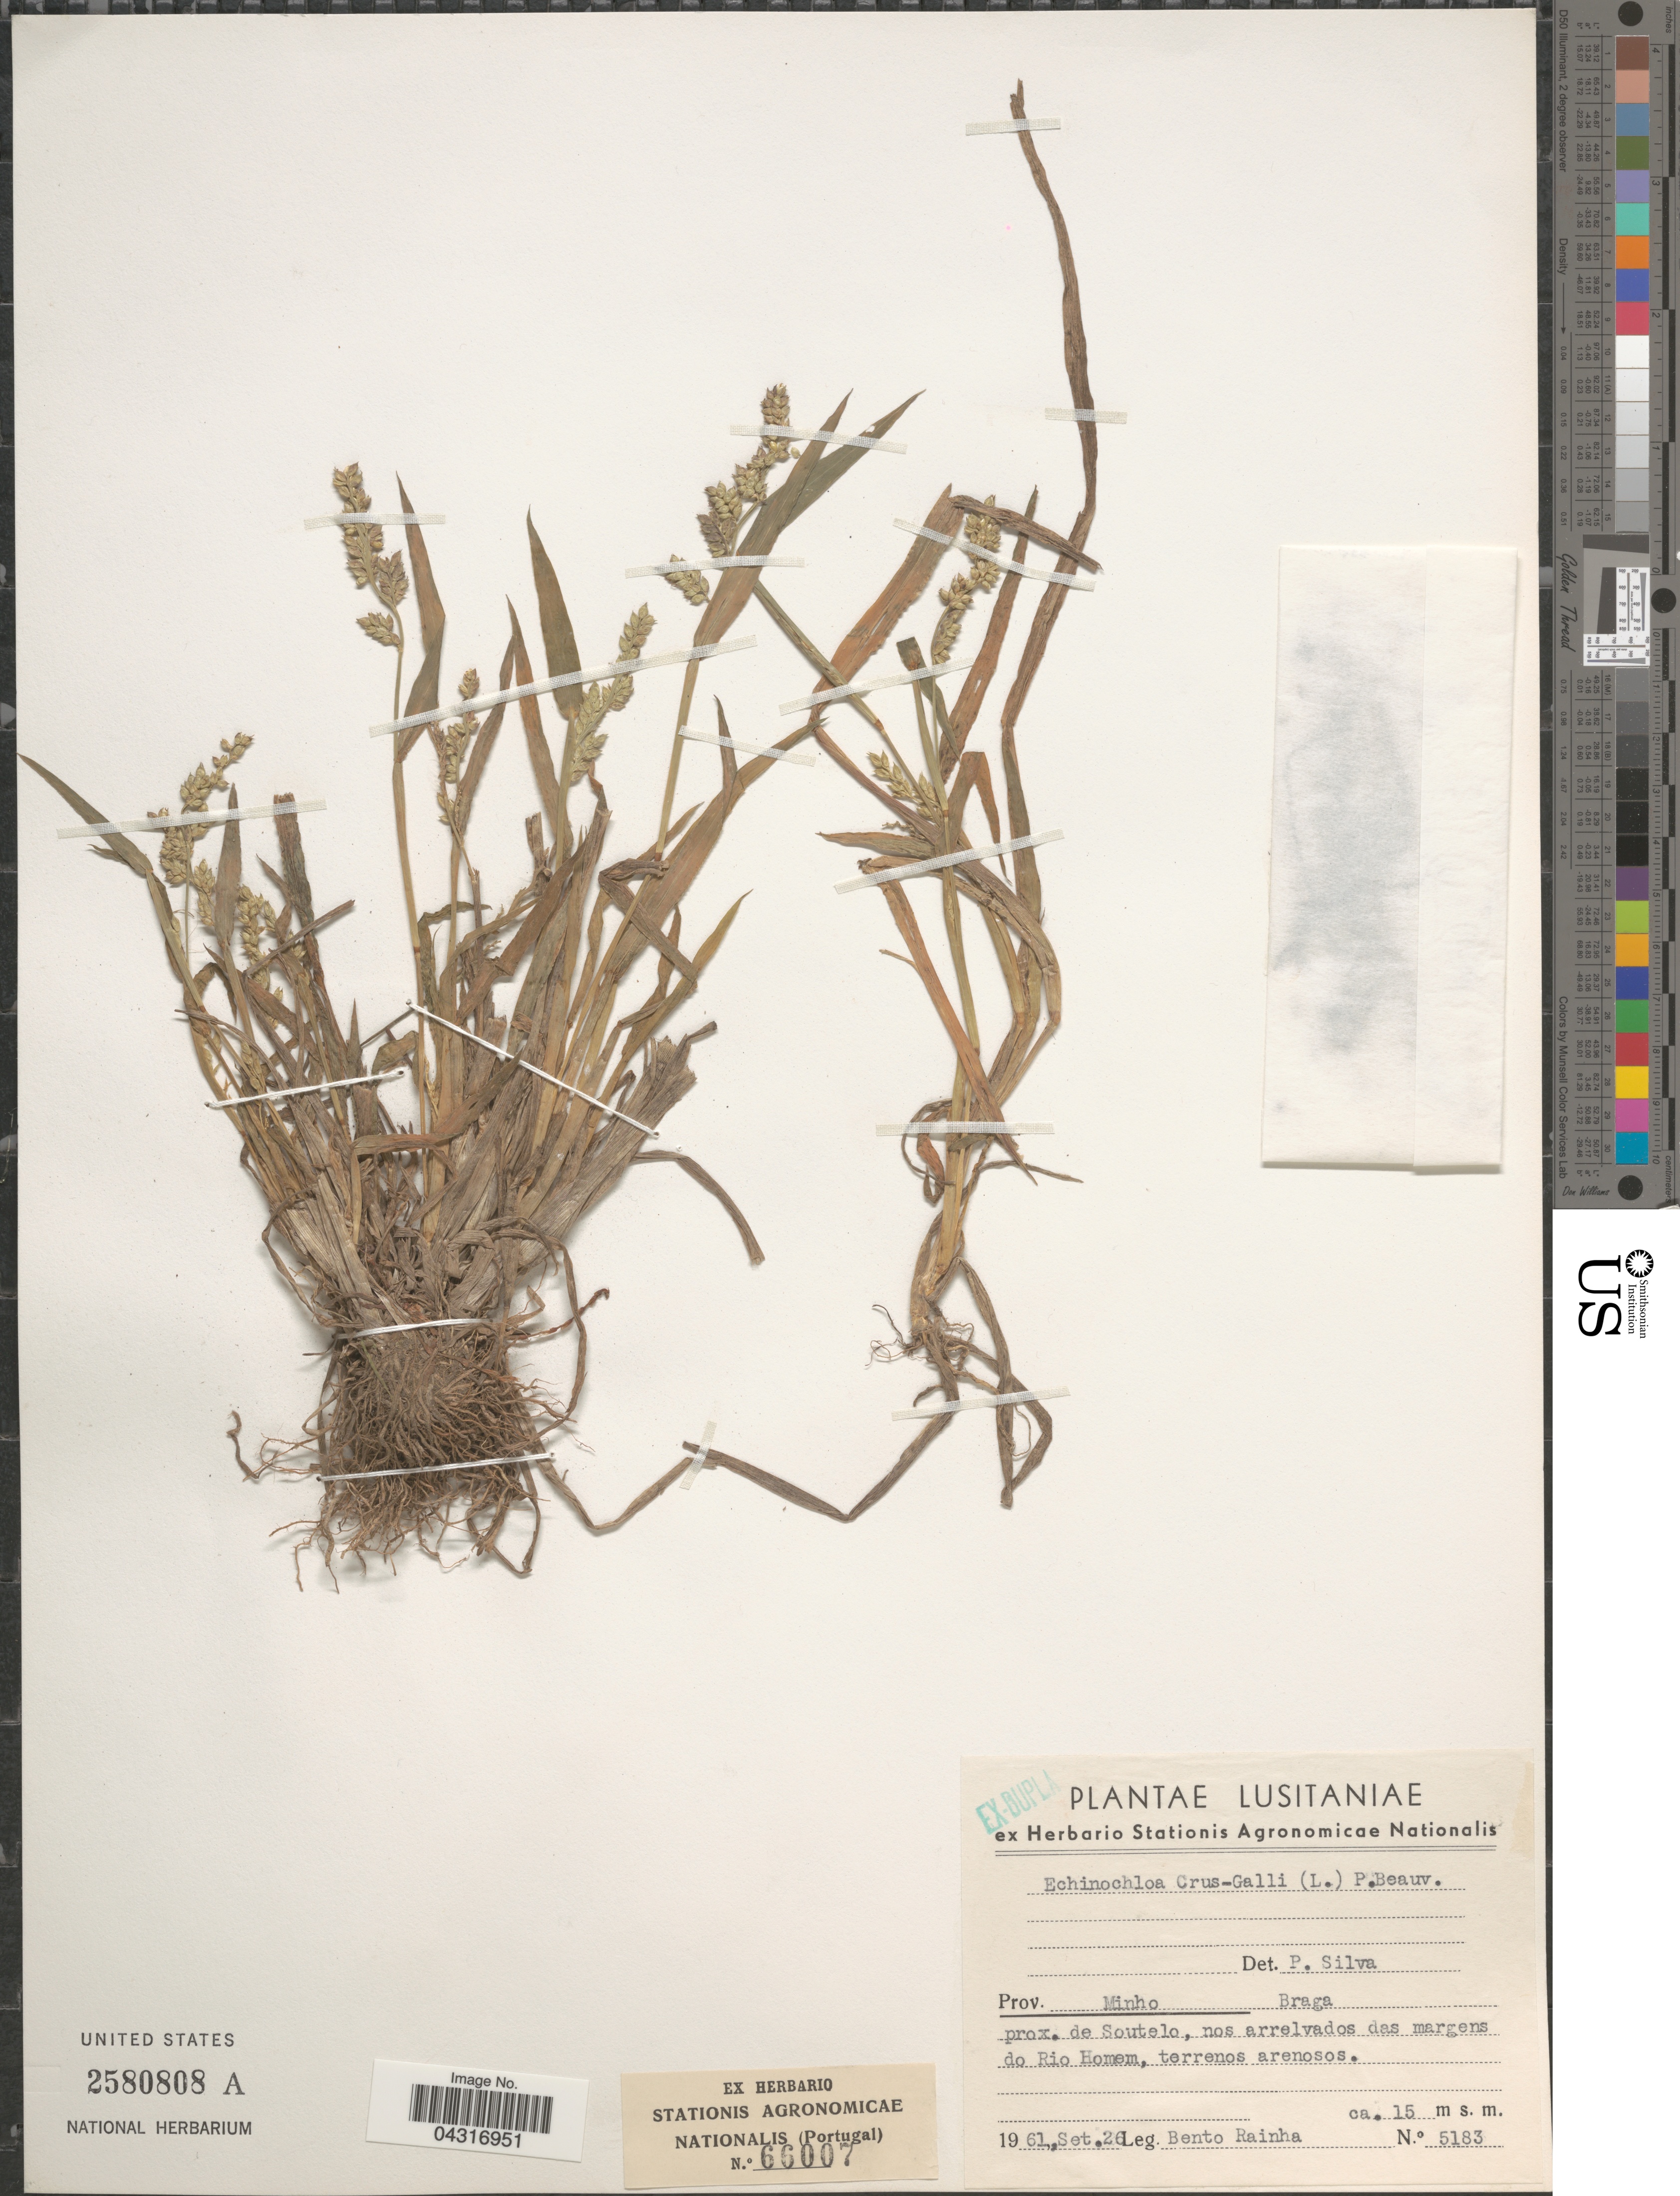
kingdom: Plantae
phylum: Tracheophyta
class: Liliopsida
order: Poales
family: Poaceae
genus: Echinochloa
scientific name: Echinochloa crus-galli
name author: (L.) P. Beauv.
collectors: B. Rainha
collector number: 5183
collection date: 1961-09-26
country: Portugal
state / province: Braga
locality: Lusitaniae. Prov. Minho Braga. prox. de Soutelo, nos arrelvados das margens do Rio Homem, terrenos arenosos.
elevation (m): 15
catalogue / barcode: US 2580808A